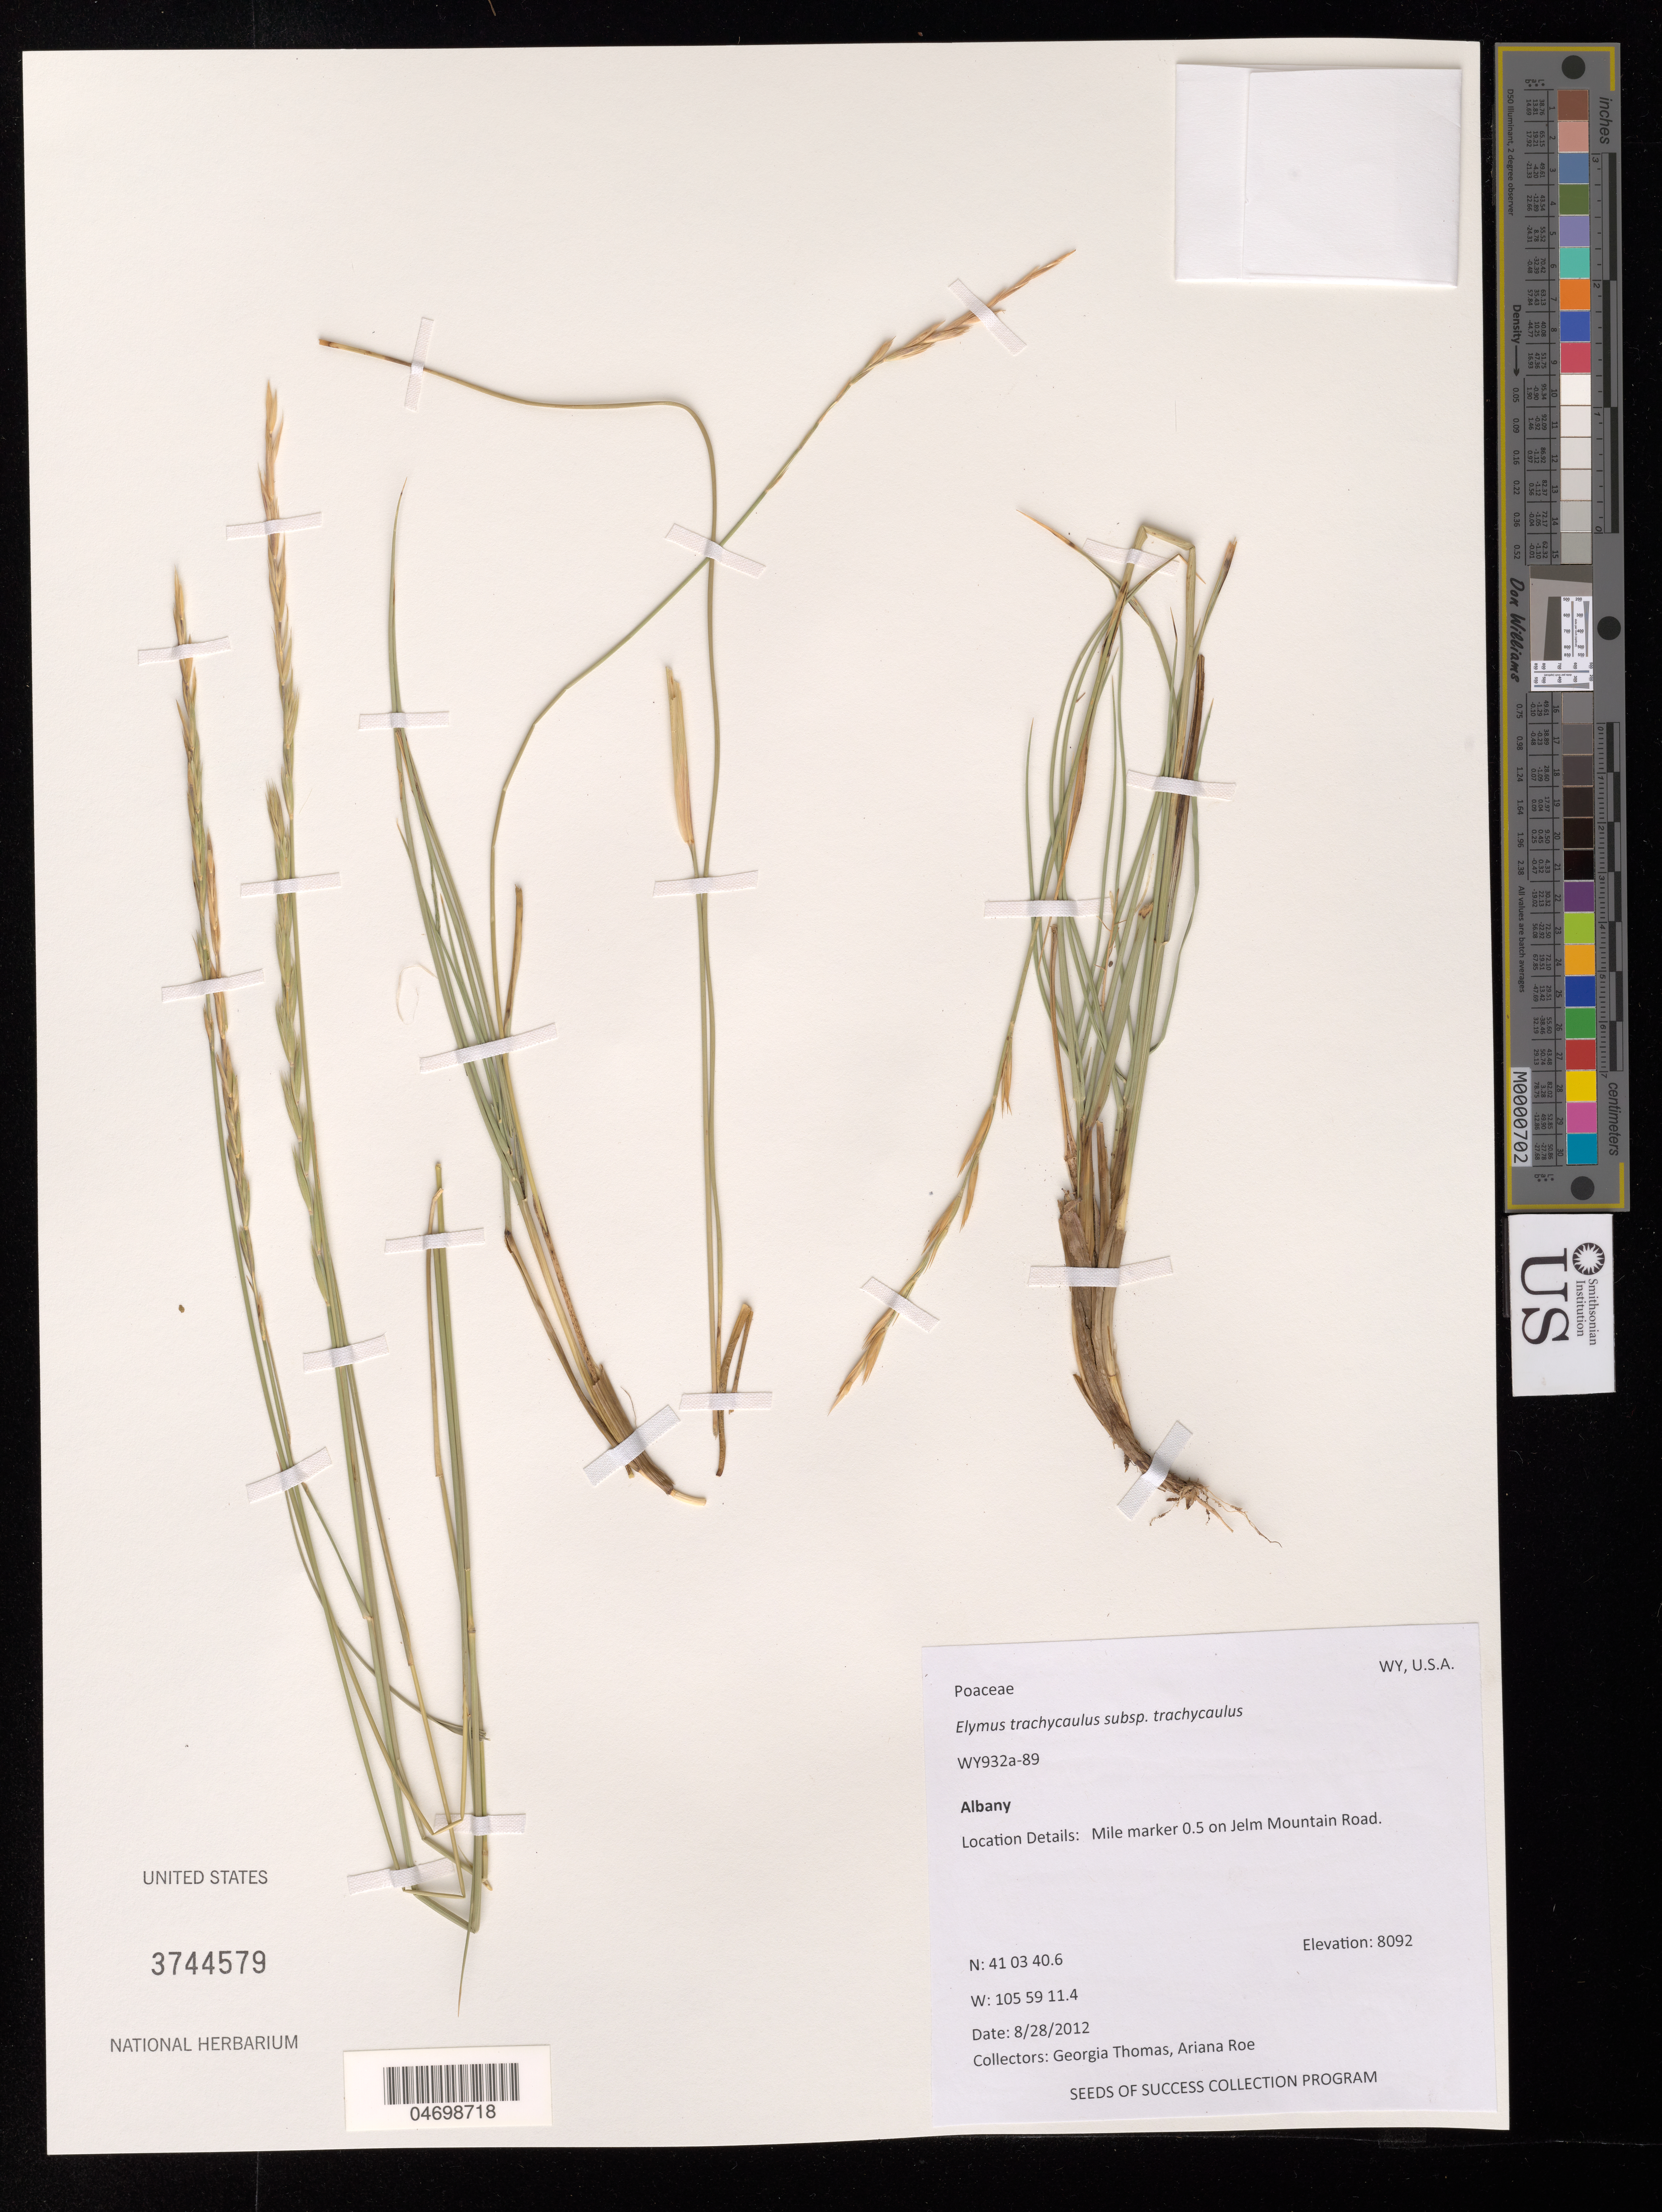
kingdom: Plantae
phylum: Tracheophyta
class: Liliopsida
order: Poales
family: Poaceae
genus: Elymus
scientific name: Elymus trachycaulus subsp. trachycaulus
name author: (Link) Gould ex Shinners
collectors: G. Thomas & A. Roe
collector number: WY932A-89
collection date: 2012-08-28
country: United States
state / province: Wyoming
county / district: Albany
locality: Mile marker 0.5 on Jelm Mtn road.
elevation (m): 2466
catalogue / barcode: US 3744579